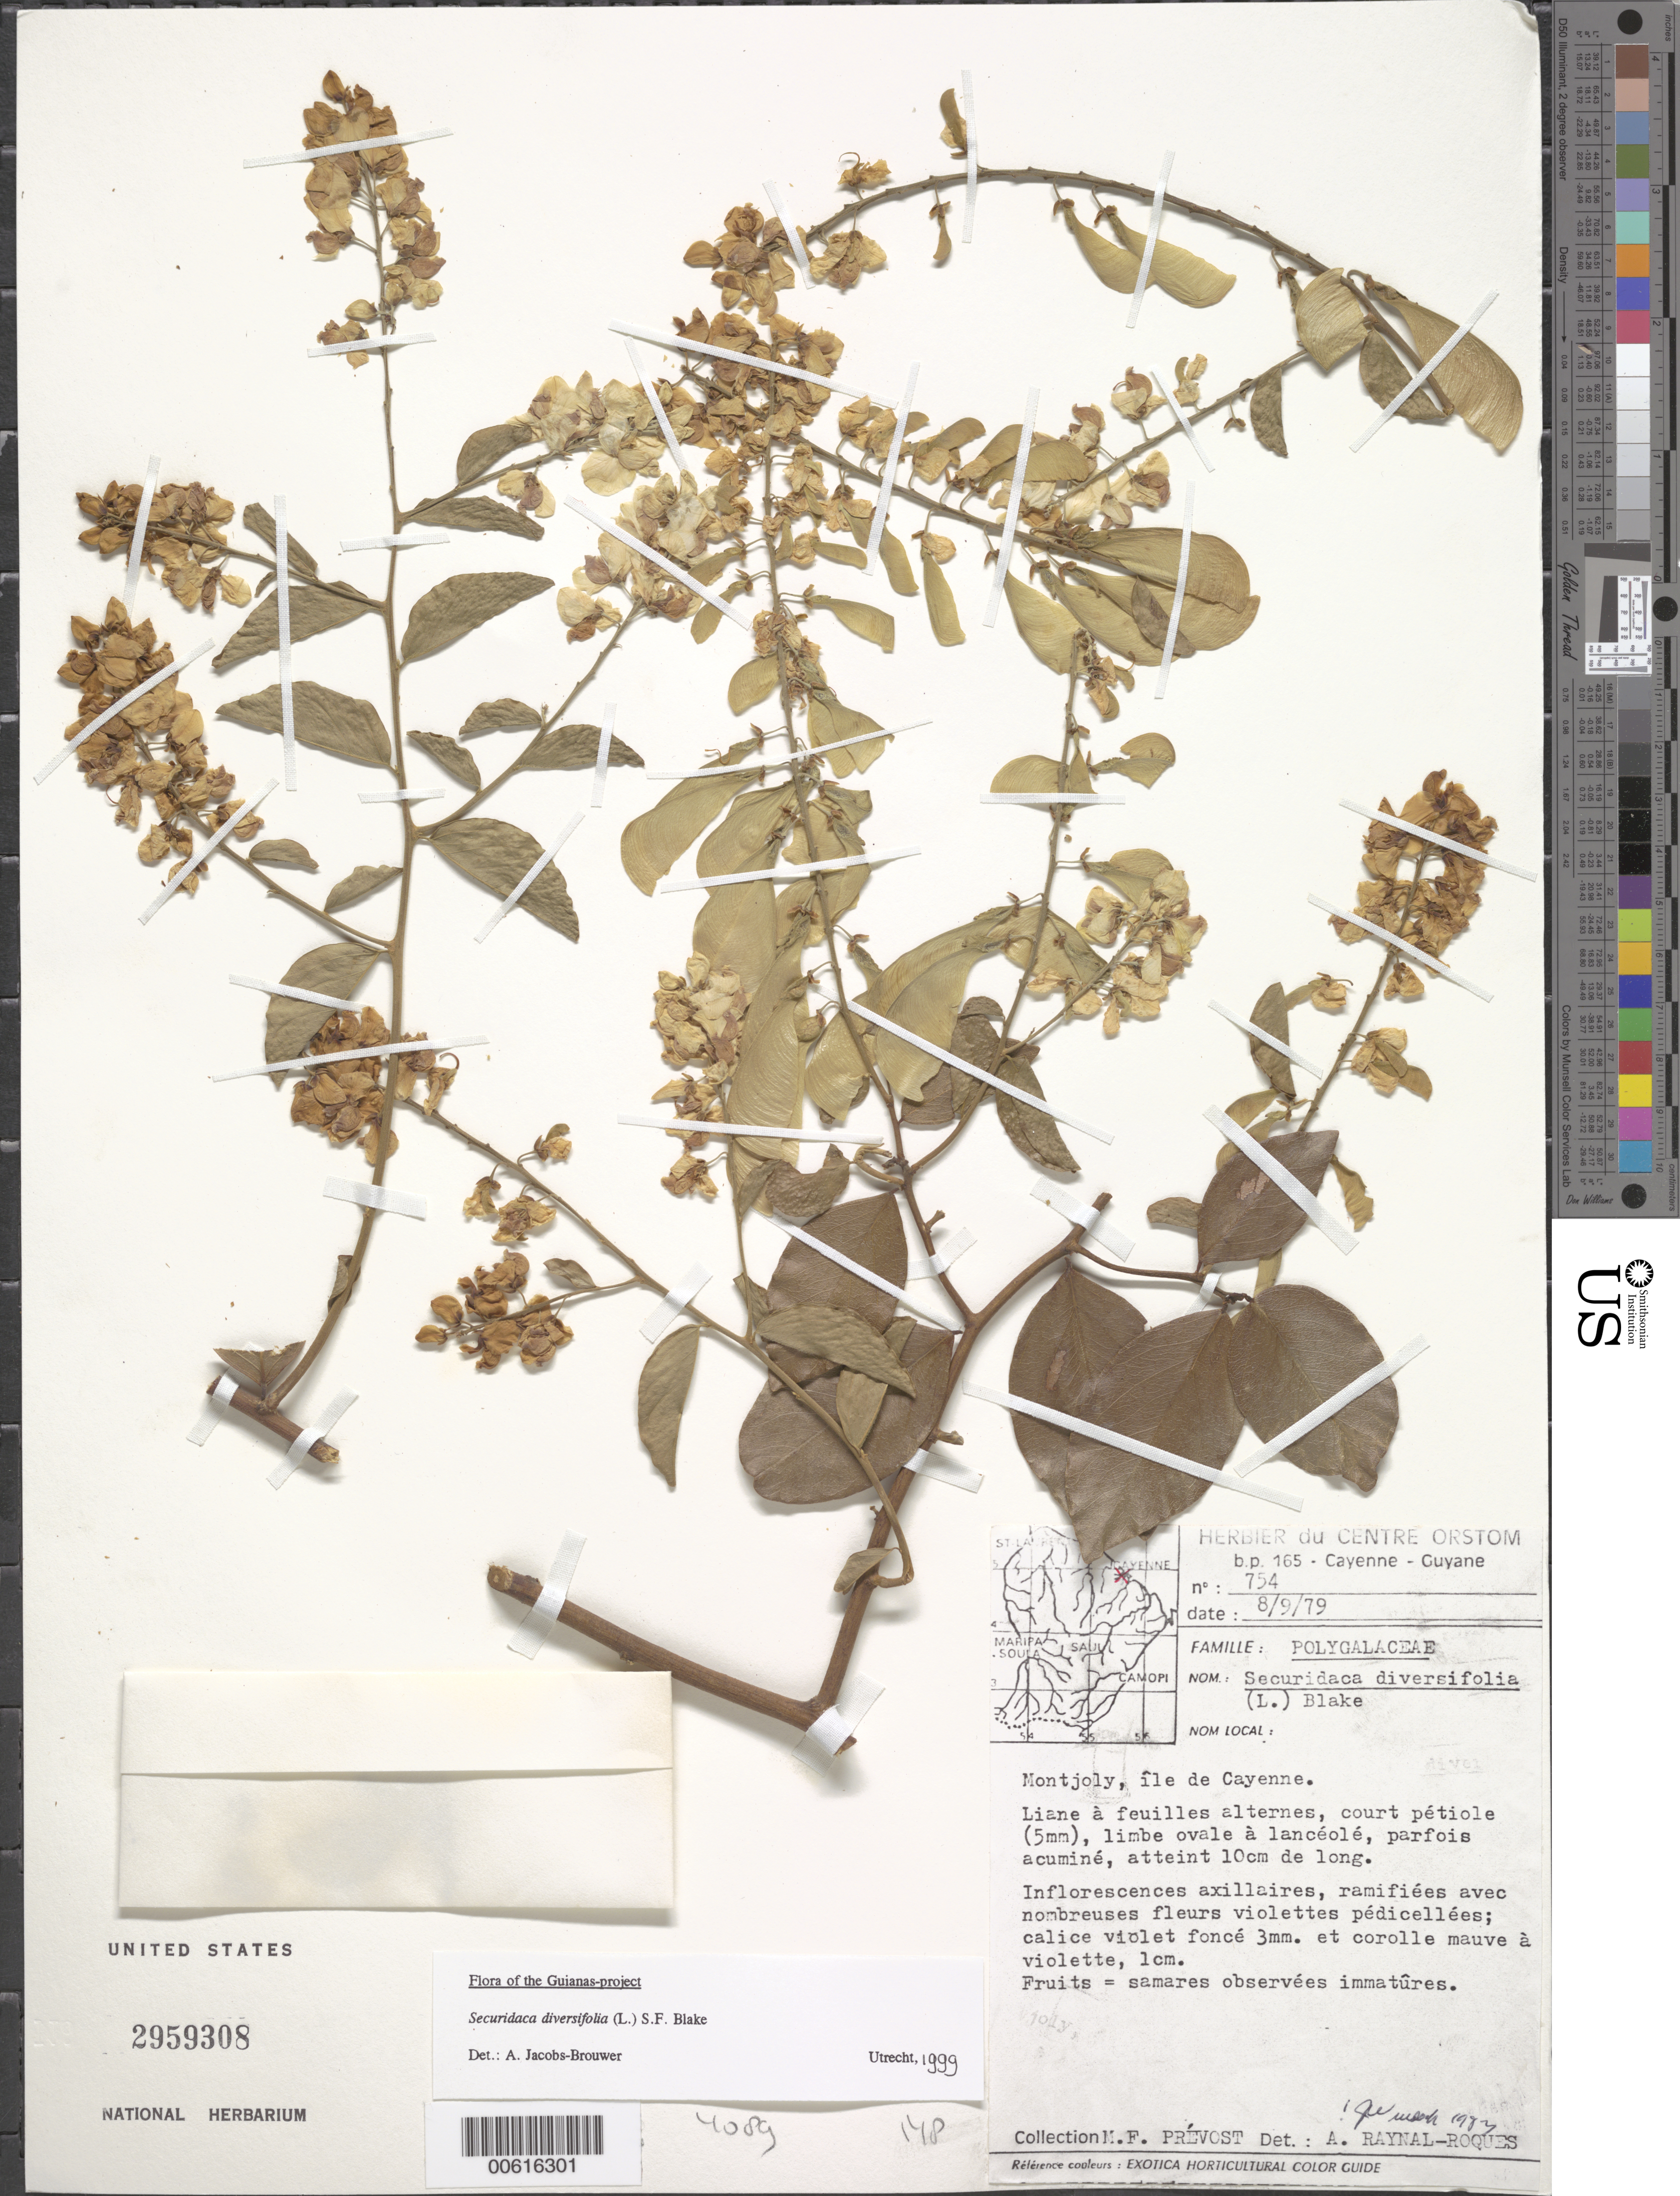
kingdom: Plantae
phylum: Tracheophyta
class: Magnoliopsida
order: Fabales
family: Polygalaceae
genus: Securidaca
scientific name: Securidaca diversifolia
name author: (L.) S.F. Blake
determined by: Jacobs-Brouwer, A.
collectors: M.-F. Prévost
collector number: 754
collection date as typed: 8-Sep-79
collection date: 1979-09-08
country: French Guiana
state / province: Cayenne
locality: Cayenne, est de, plage de Montjoly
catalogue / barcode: US 2959308